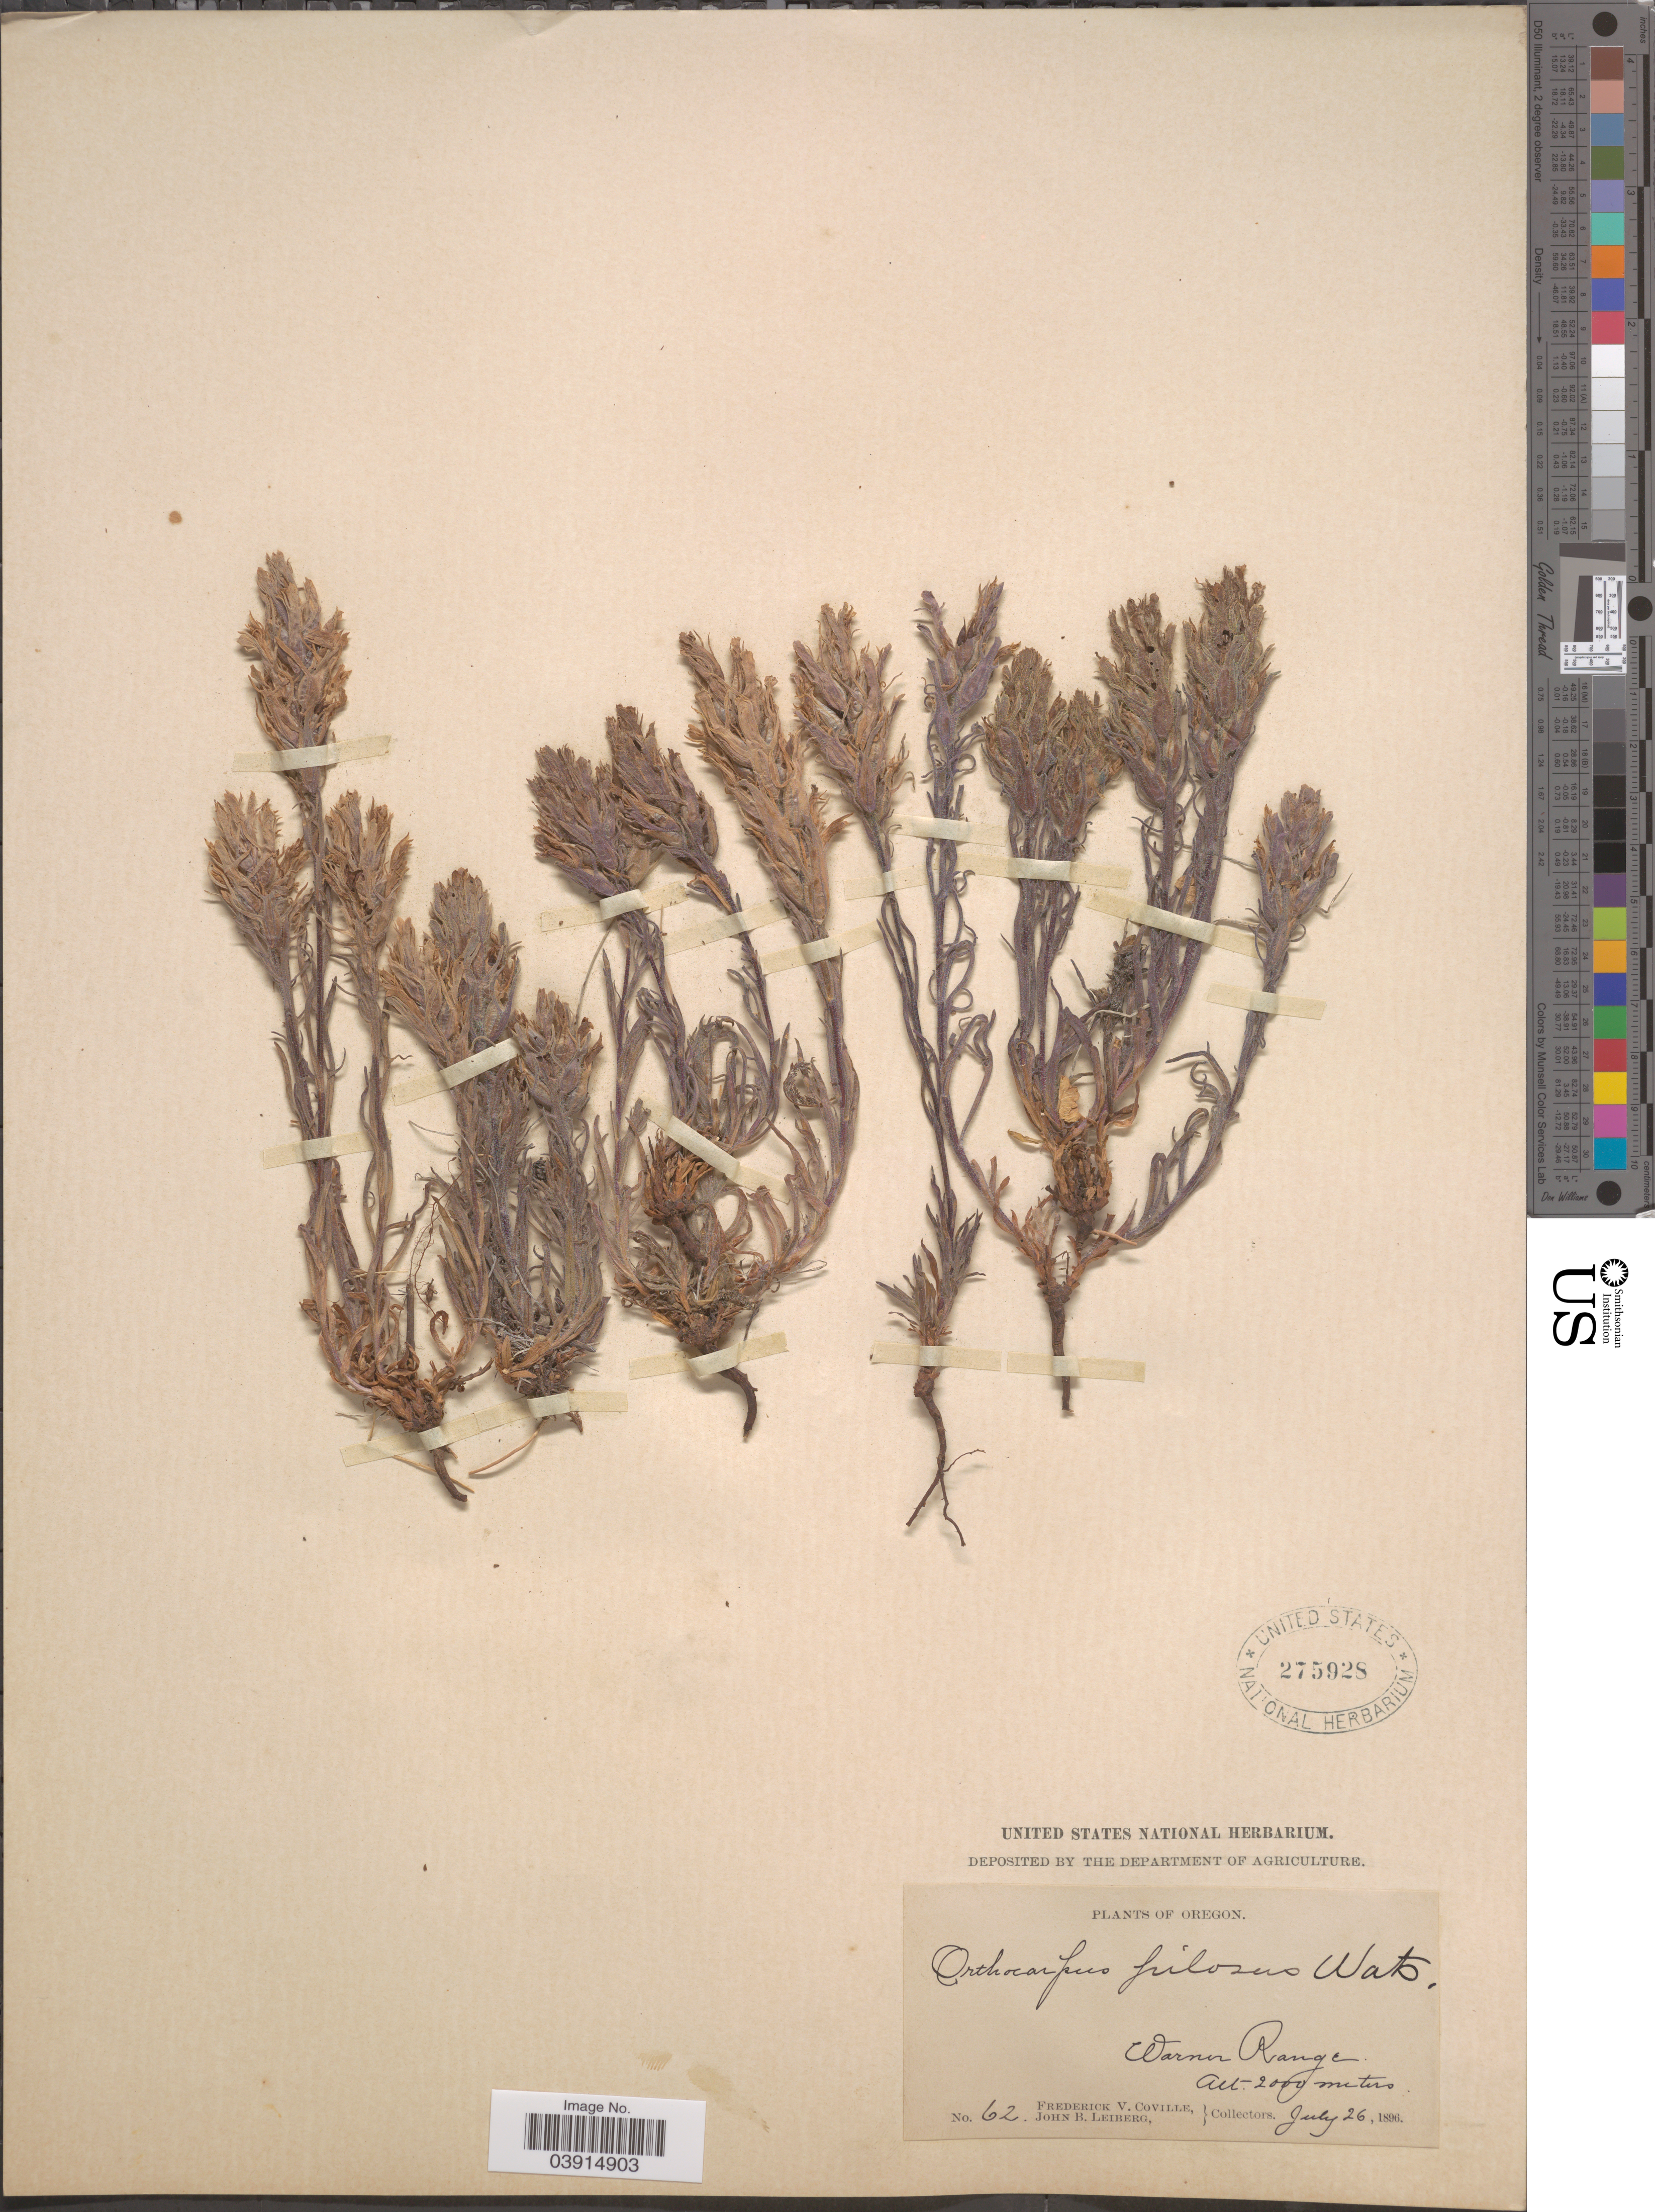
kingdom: Plantae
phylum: Tracheophyta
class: Magnoliopsida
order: Lamiales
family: Orobanchaceae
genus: Castilleja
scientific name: Castilleja sp.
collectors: F. V. Coville & J. B. Leiberg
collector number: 62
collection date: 1896-07-26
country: United States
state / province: Oregon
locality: Warner Range.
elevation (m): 2000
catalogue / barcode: US 275928